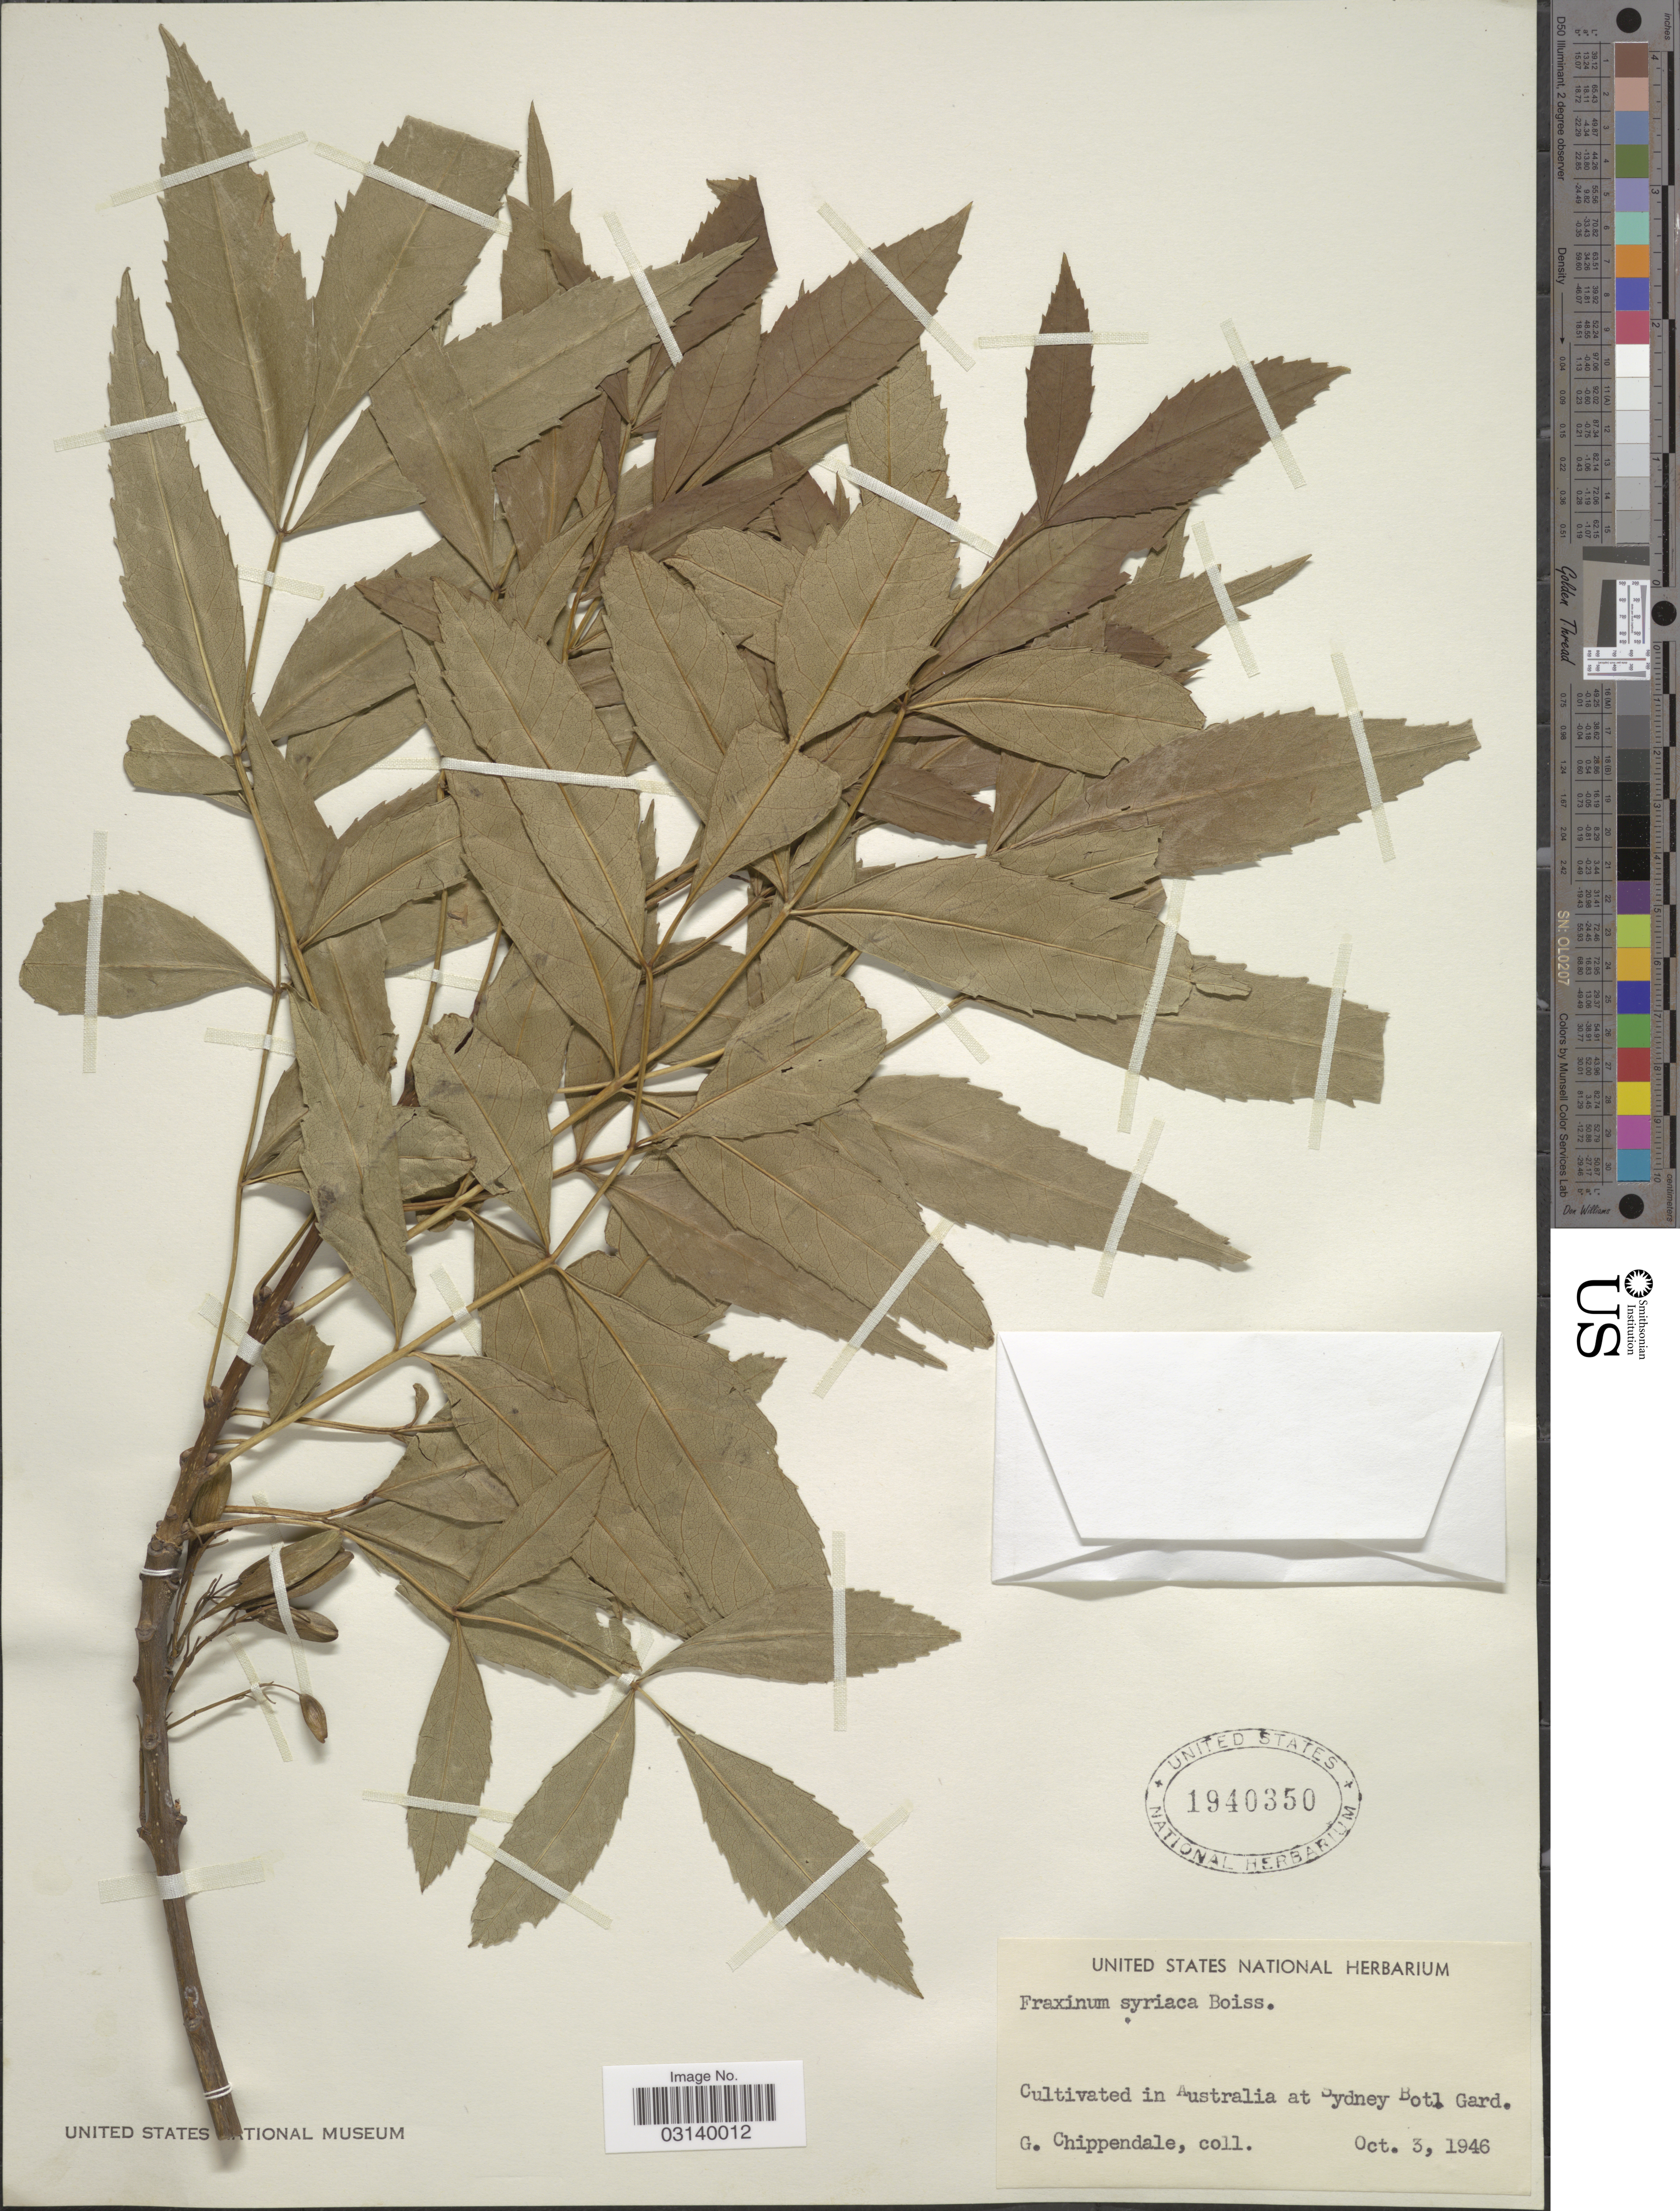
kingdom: Plantae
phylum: Tracheophyta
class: Magnoliopsida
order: Lamiales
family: Oleaceae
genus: Fraxinus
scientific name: Fraxinus syriaca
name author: Boiss.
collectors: G. Chippendale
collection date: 1946-10-03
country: Australia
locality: Cultivated in Australia at Sydney Bot. Gard.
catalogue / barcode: US 1940350